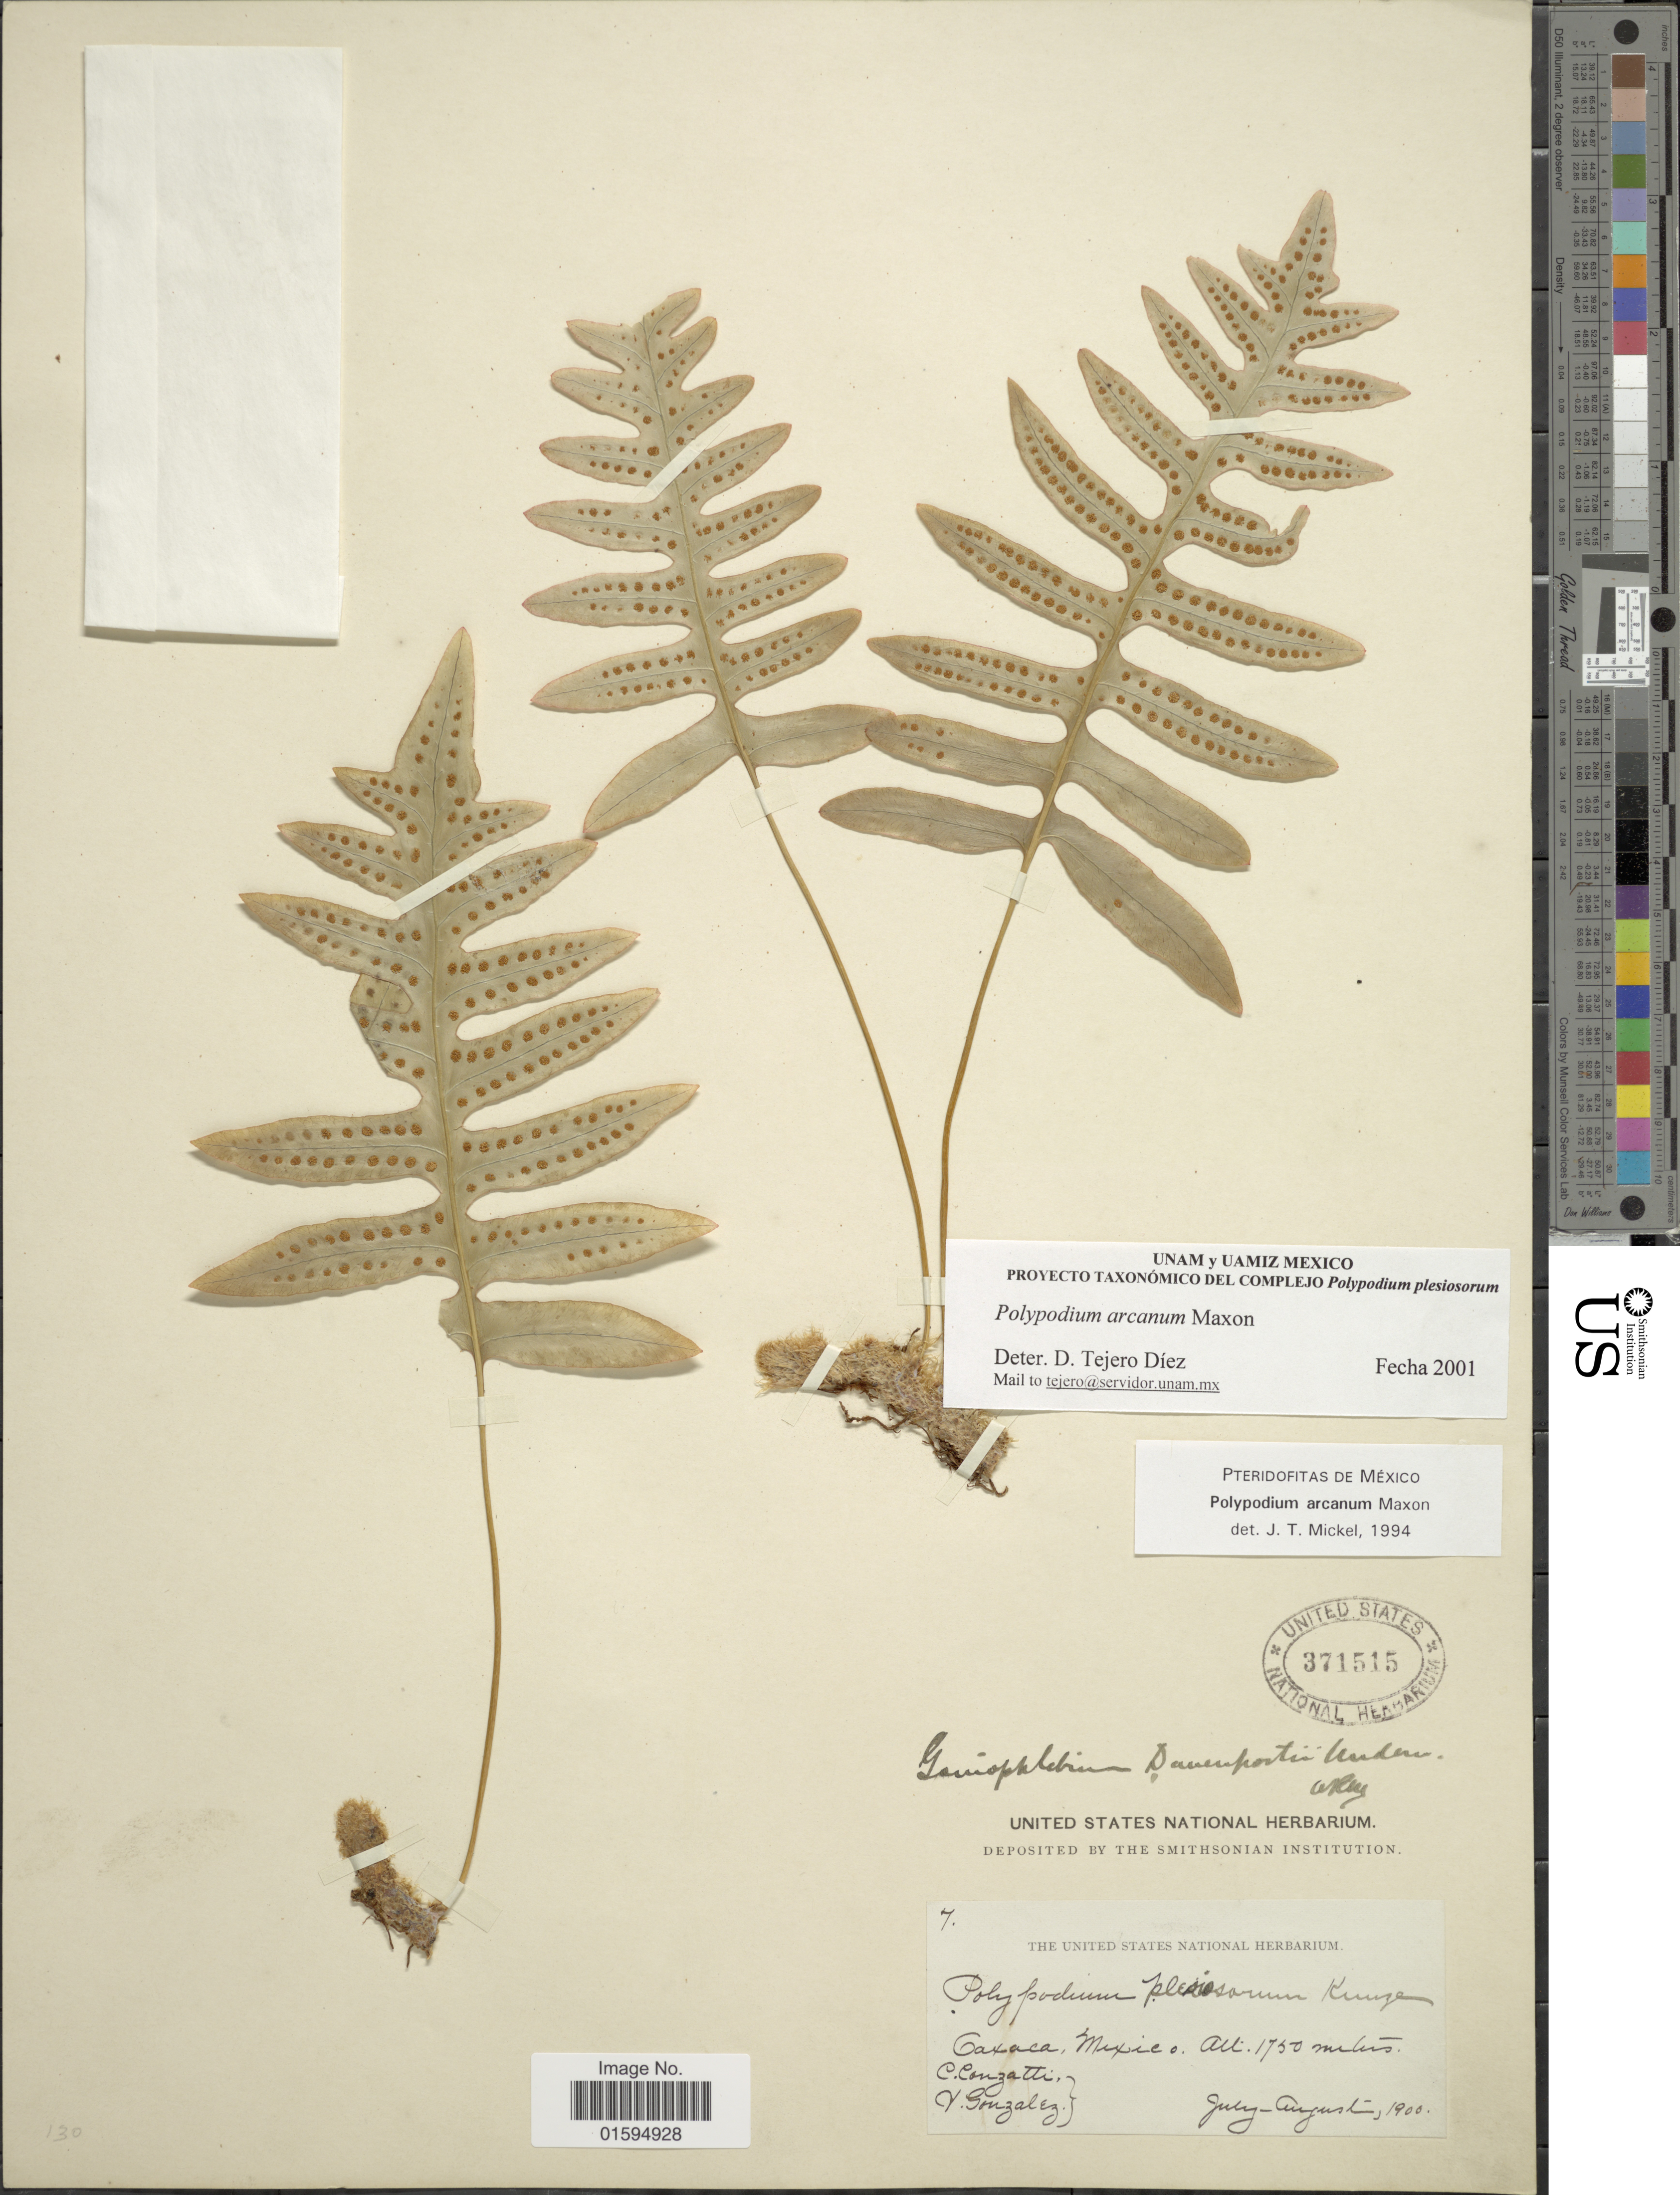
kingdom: Plantae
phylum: Tracheophyta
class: Polypodiopsida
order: Polypodiales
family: Polypodiaceae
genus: Polypodium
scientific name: Polypodium arcanum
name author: Maxon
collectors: C. Conzatti & V. Gonzalez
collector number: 4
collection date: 1900-07/1900-08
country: Mexico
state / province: Oaxaca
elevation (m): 1750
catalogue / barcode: US 371515